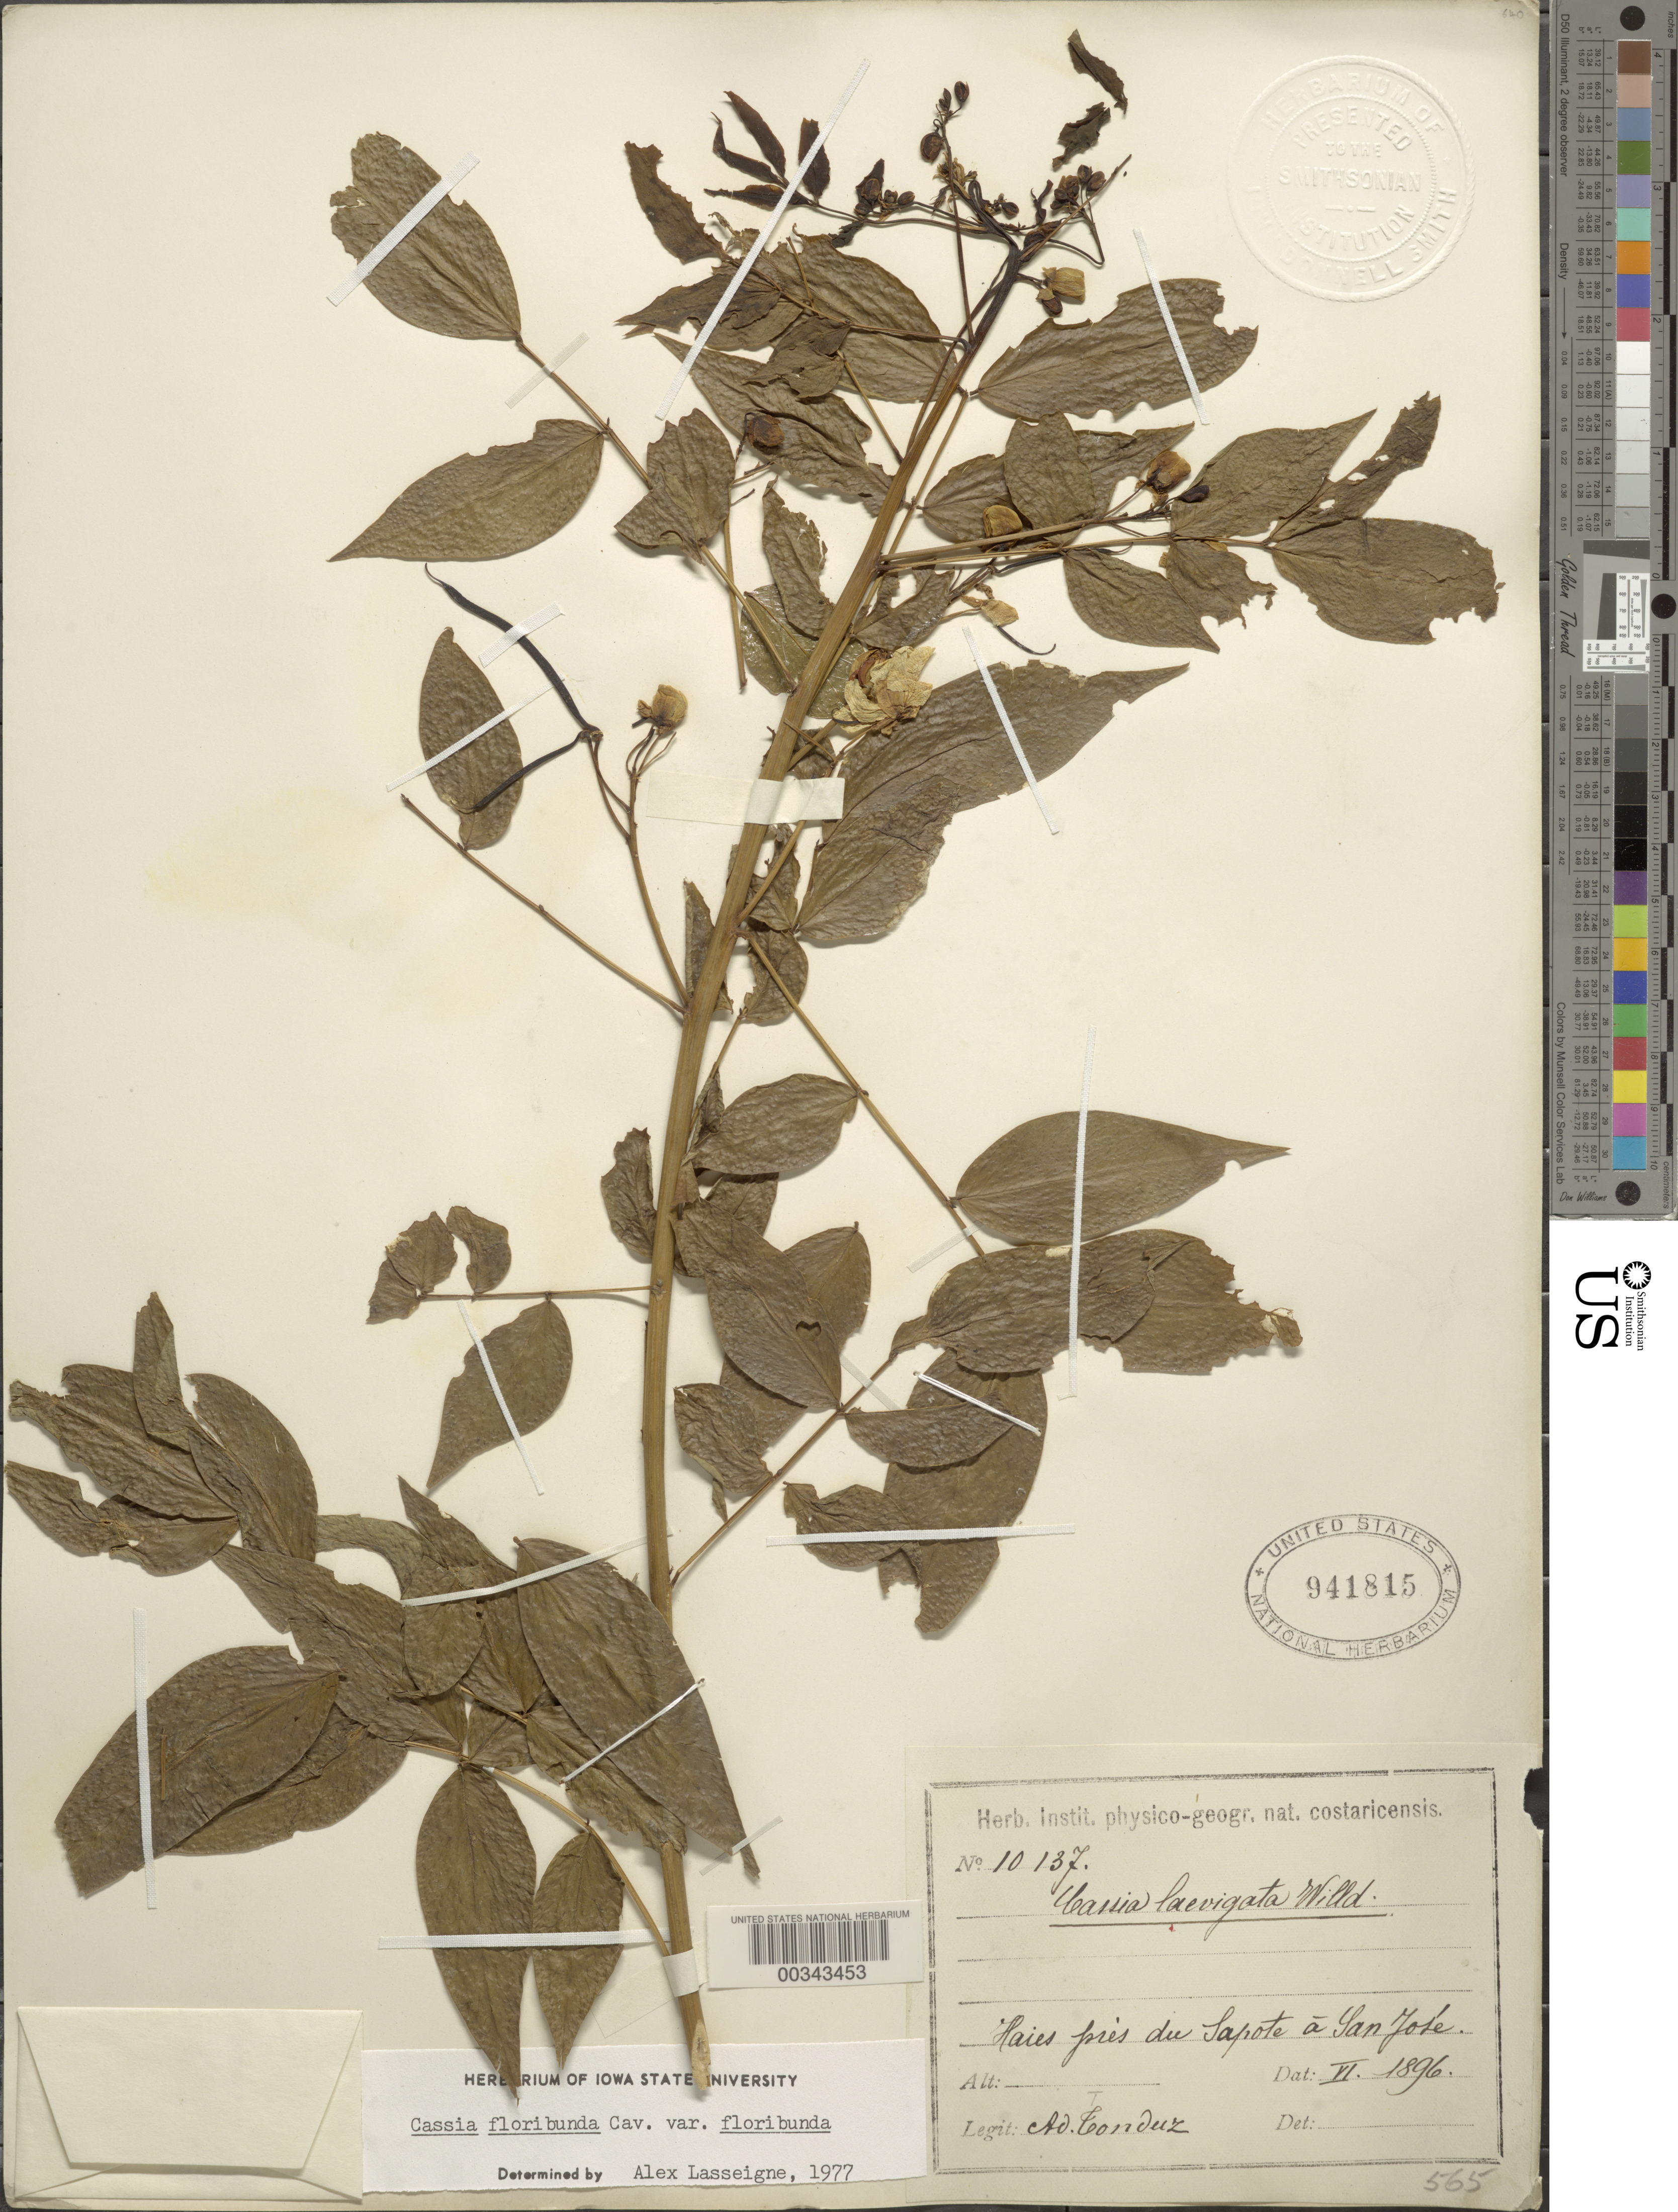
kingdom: Plantae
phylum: Tracheophyta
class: Magnoliopsida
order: Fabales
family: Fabaceae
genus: Senna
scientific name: Senna septemtrionalis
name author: (Viv.) H.S. Irwin & Barneby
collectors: A. Tonduz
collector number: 10137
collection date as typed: Jun 1896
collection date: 1896-06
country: Costa Rica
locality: Near Lapote to San Jose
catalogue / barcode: US 941815